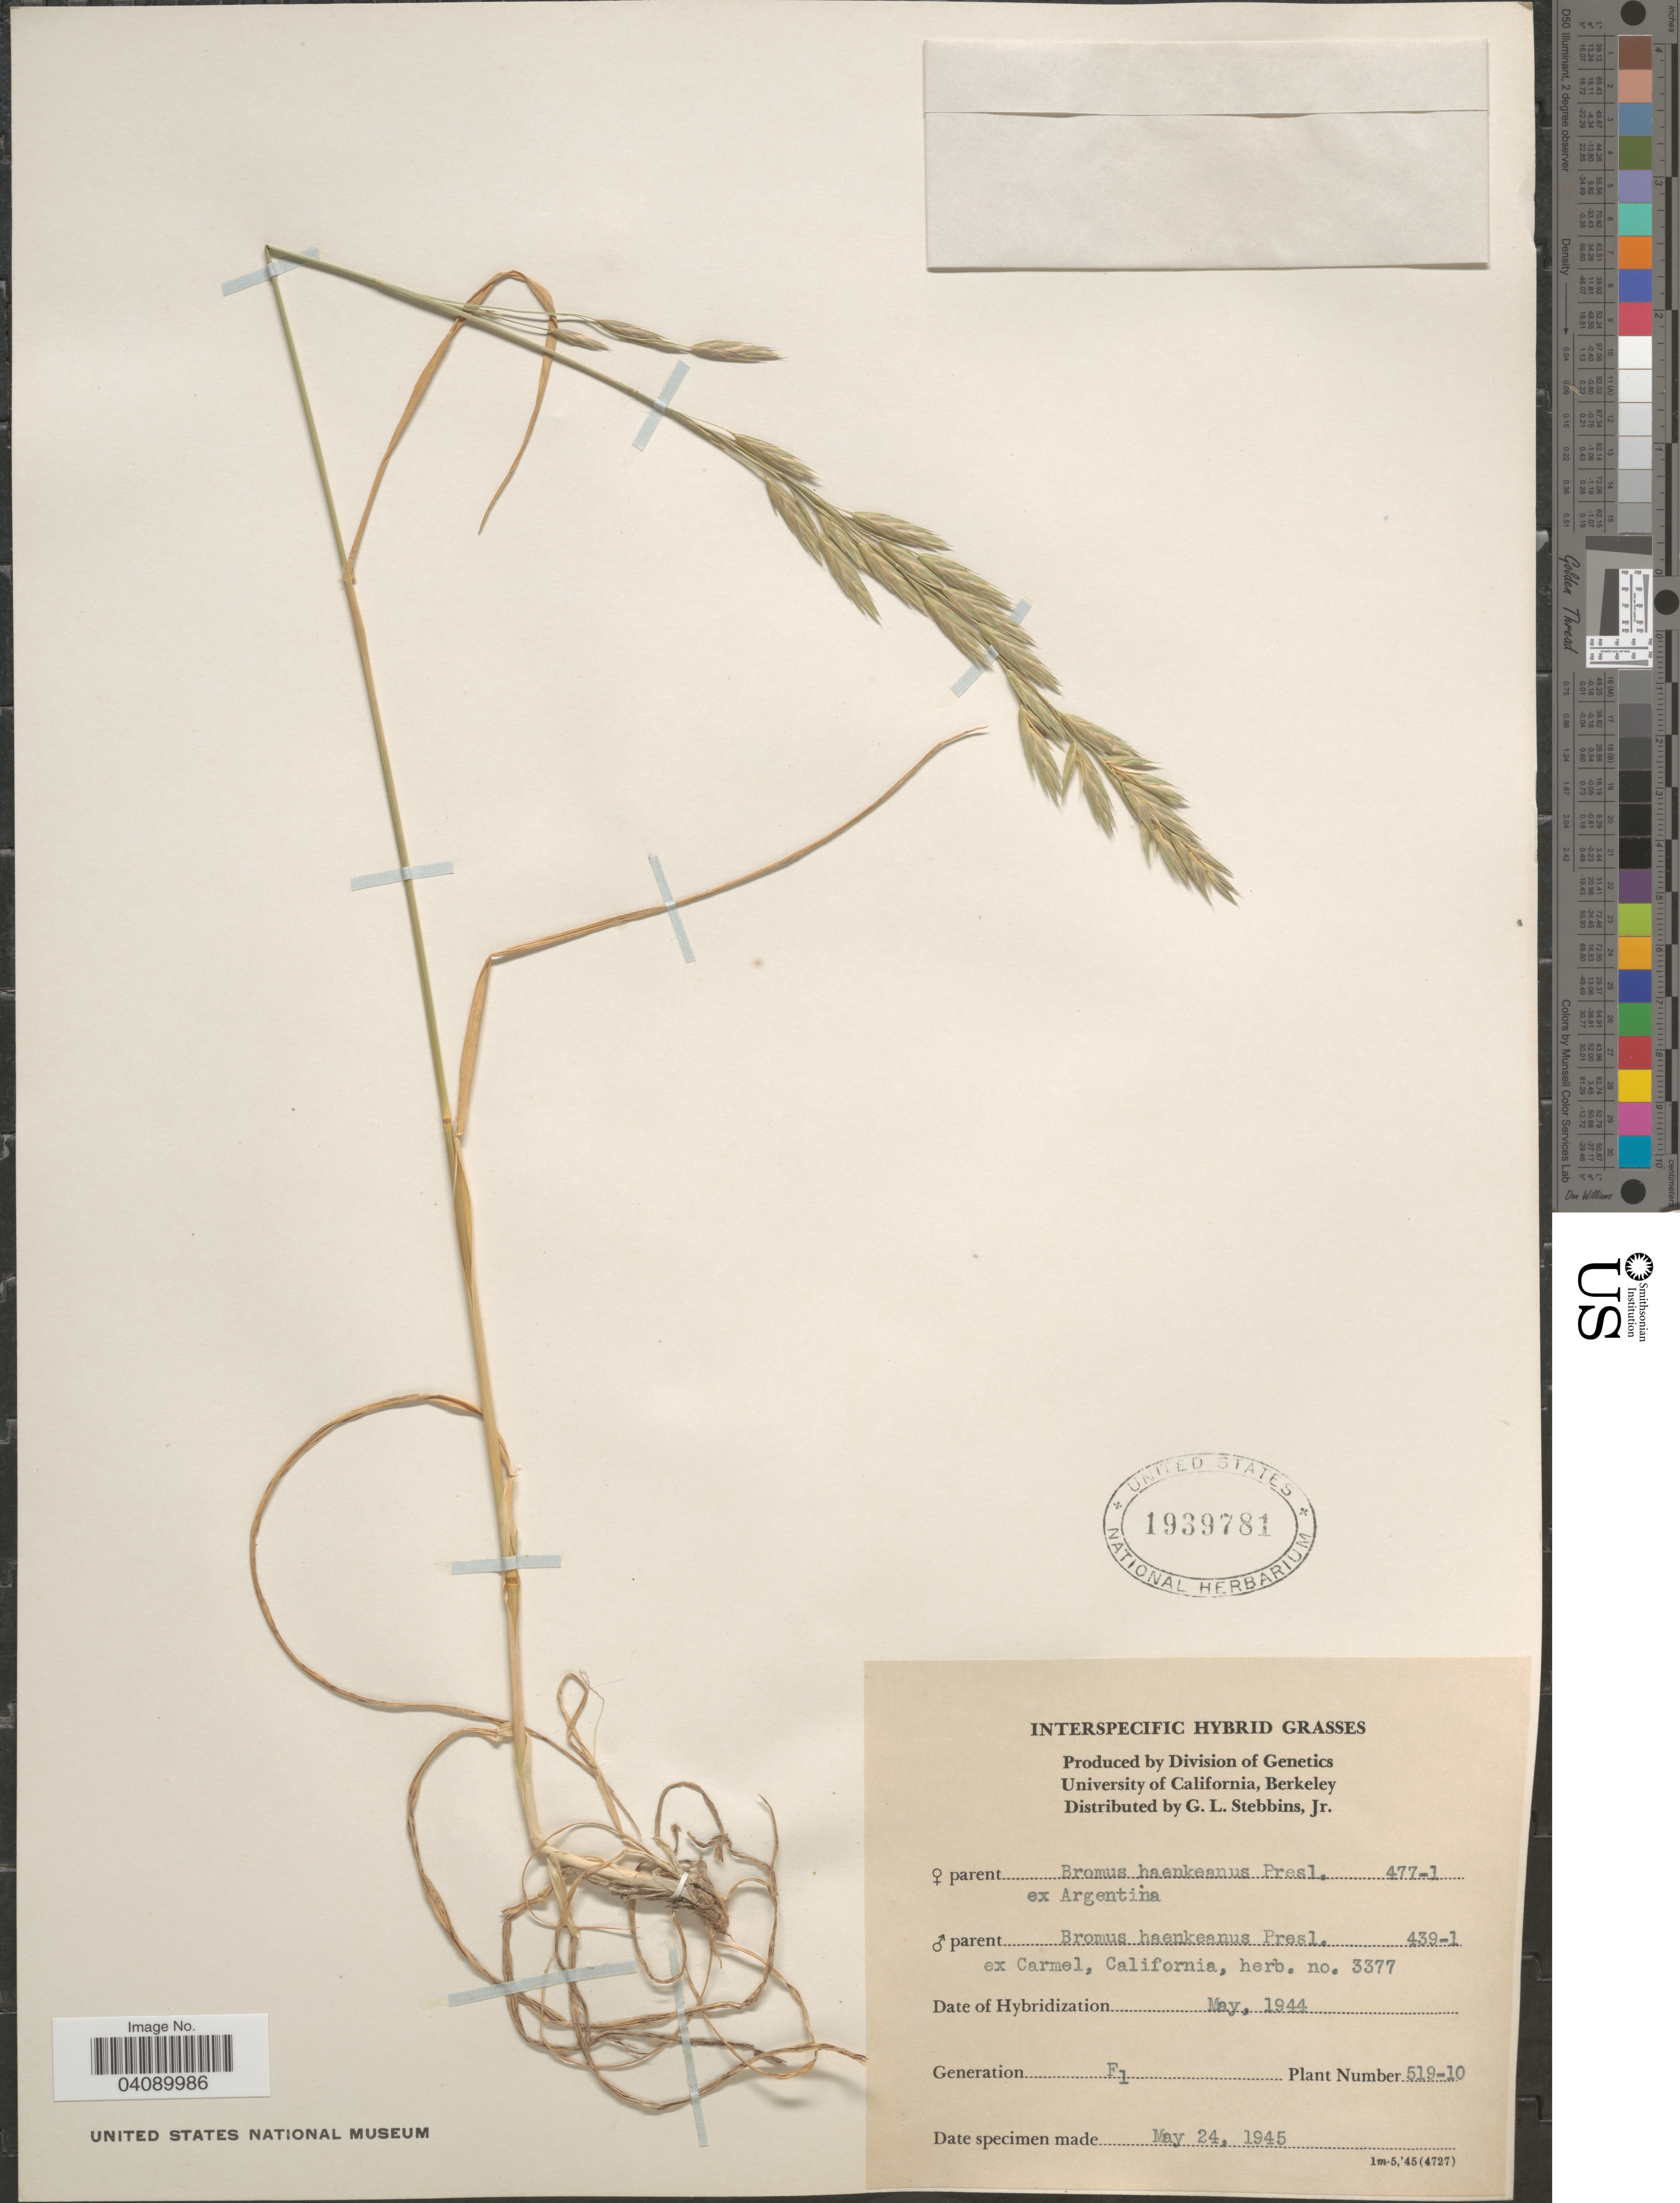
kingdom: Plantae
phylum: Tracheophyta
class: Liliopsida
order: Poales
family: Poaceae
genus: Bromus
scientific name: Bromus sp.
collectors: G. L. Stebbins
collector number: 519-10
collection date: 1945-05-24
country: United States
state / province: California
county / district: Alameda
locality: University of California, Berkeley [unsure placement]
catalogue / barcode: US 1939781